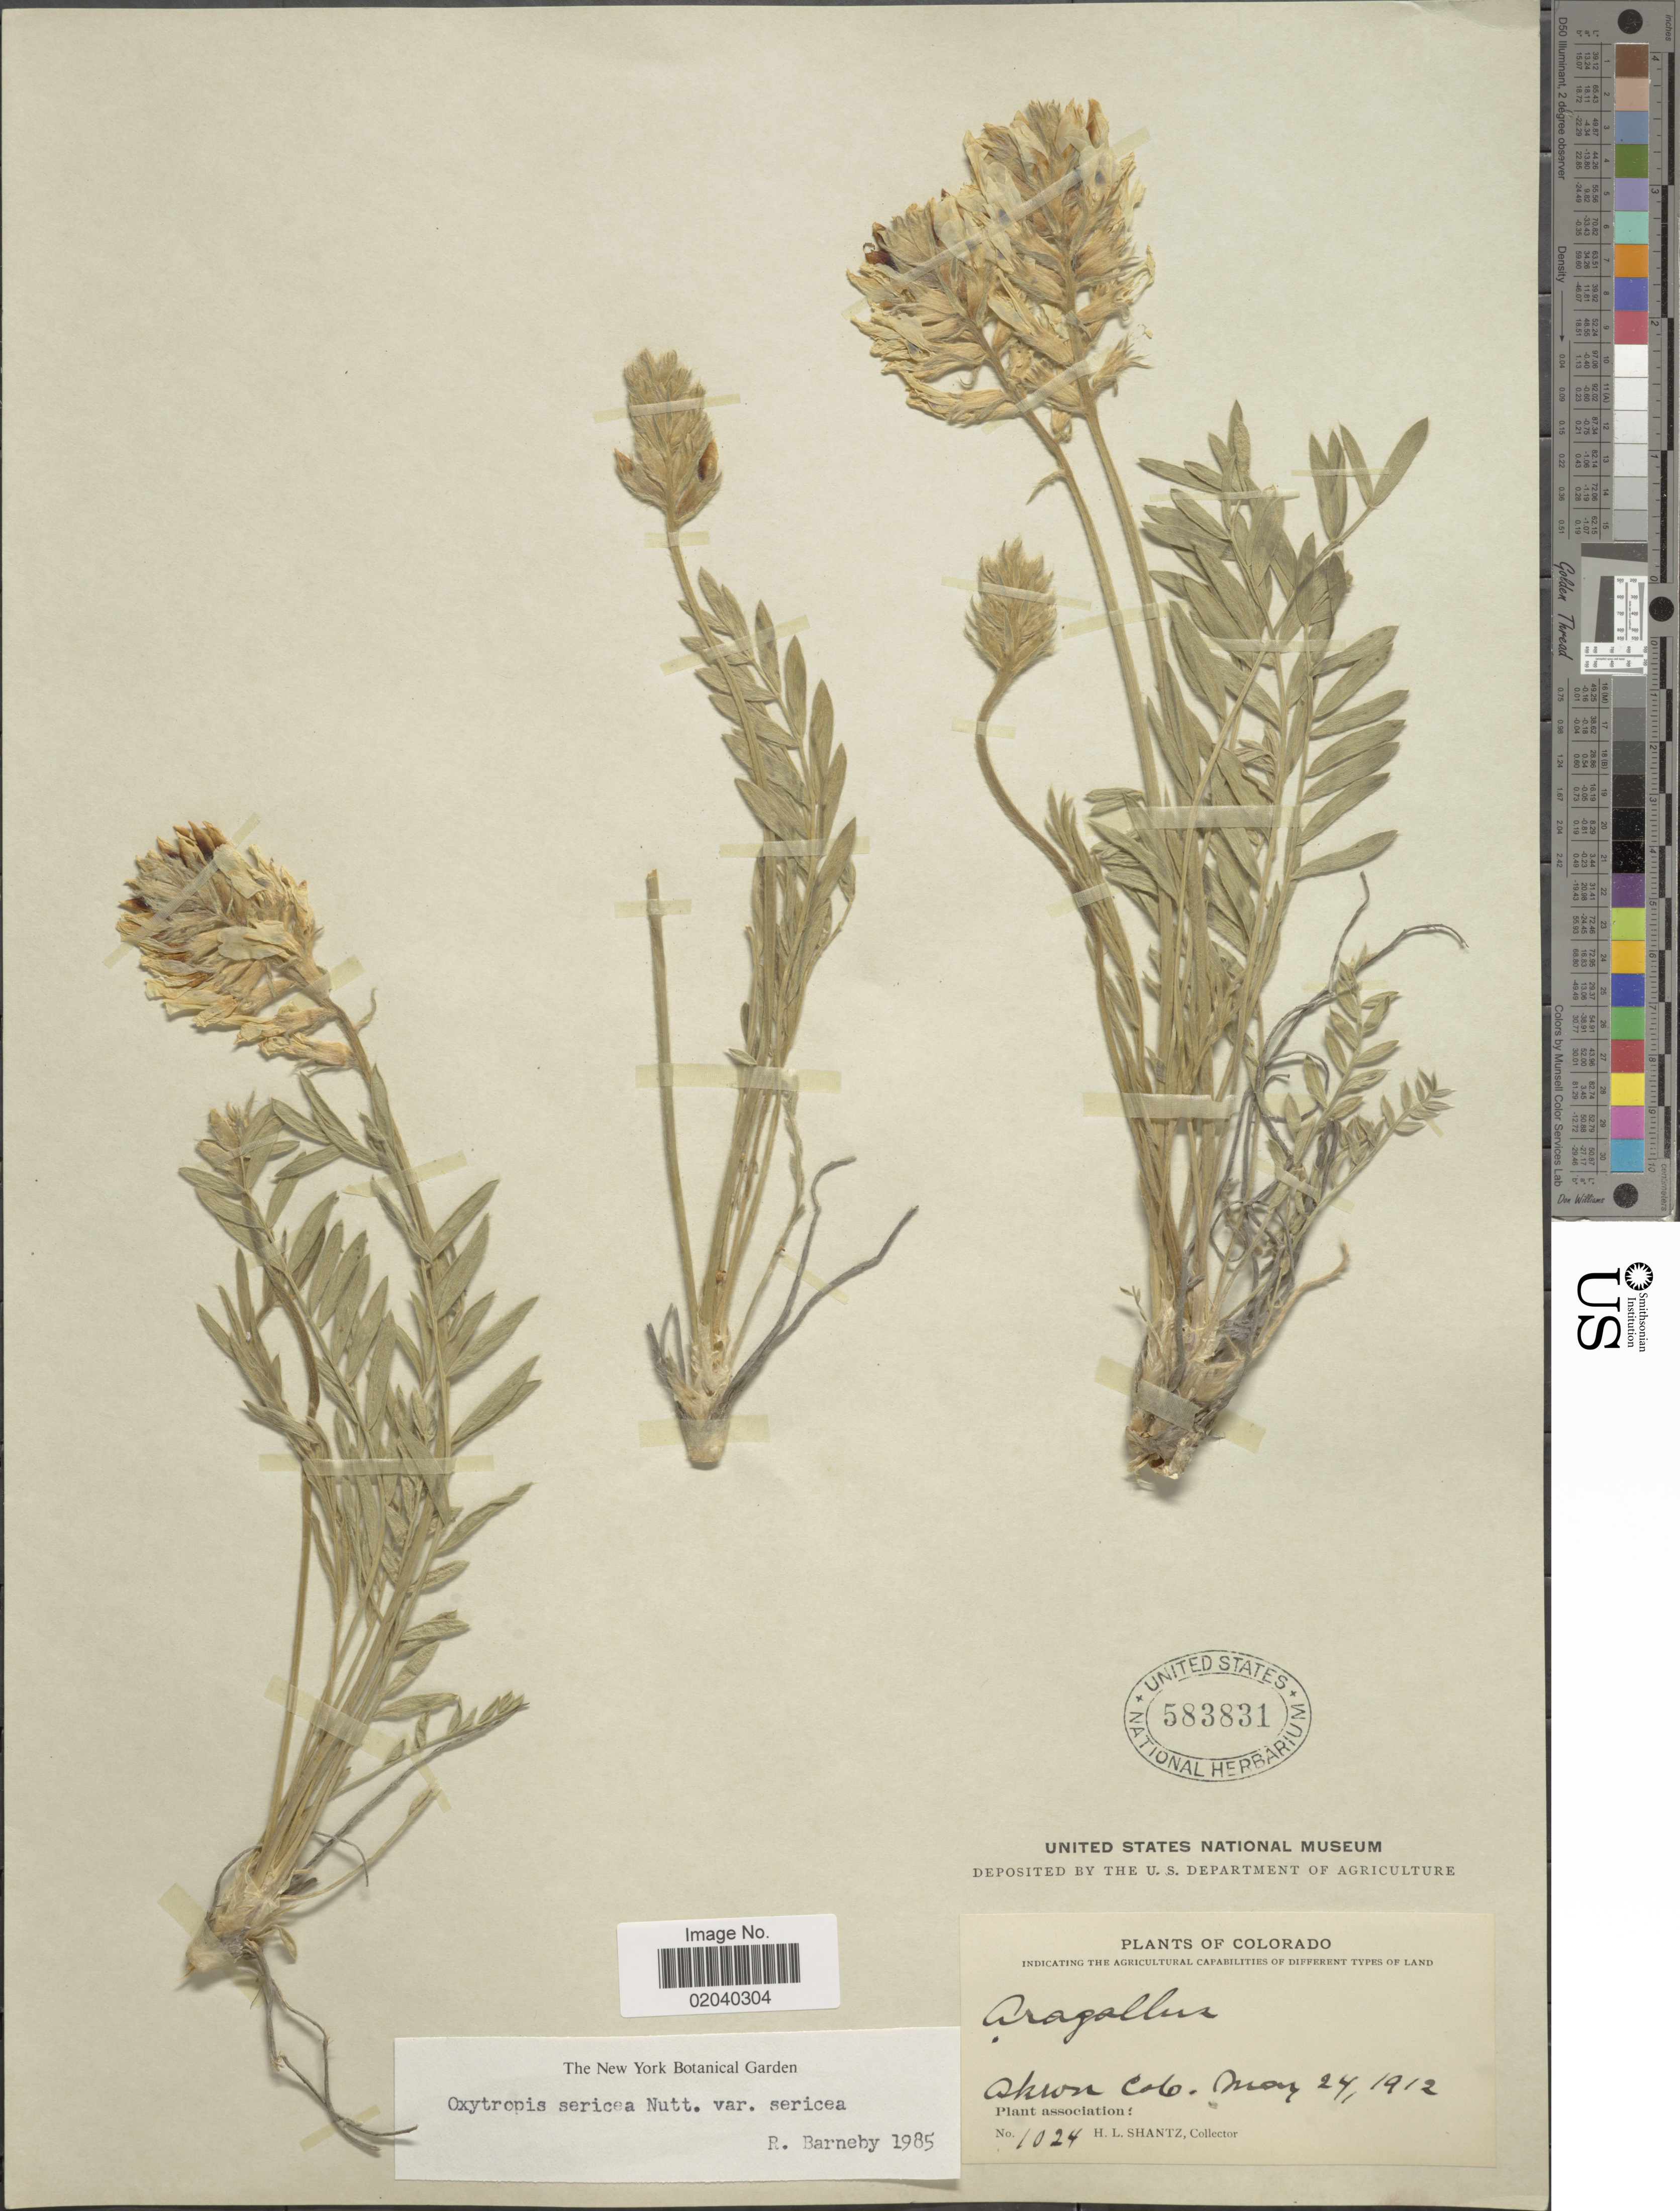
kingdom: Plantae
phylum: Tracheophyta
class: Magnoliopsida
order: Fabales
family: Fabaceae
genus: Oxytropis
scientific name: Oxytropis sericea var. sericea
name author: Nutt.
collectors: H. Shantz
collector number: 1024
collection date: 1912-05-24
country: United States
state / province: Colorado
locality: Akron Colo. Plant association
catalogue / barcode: US 583831